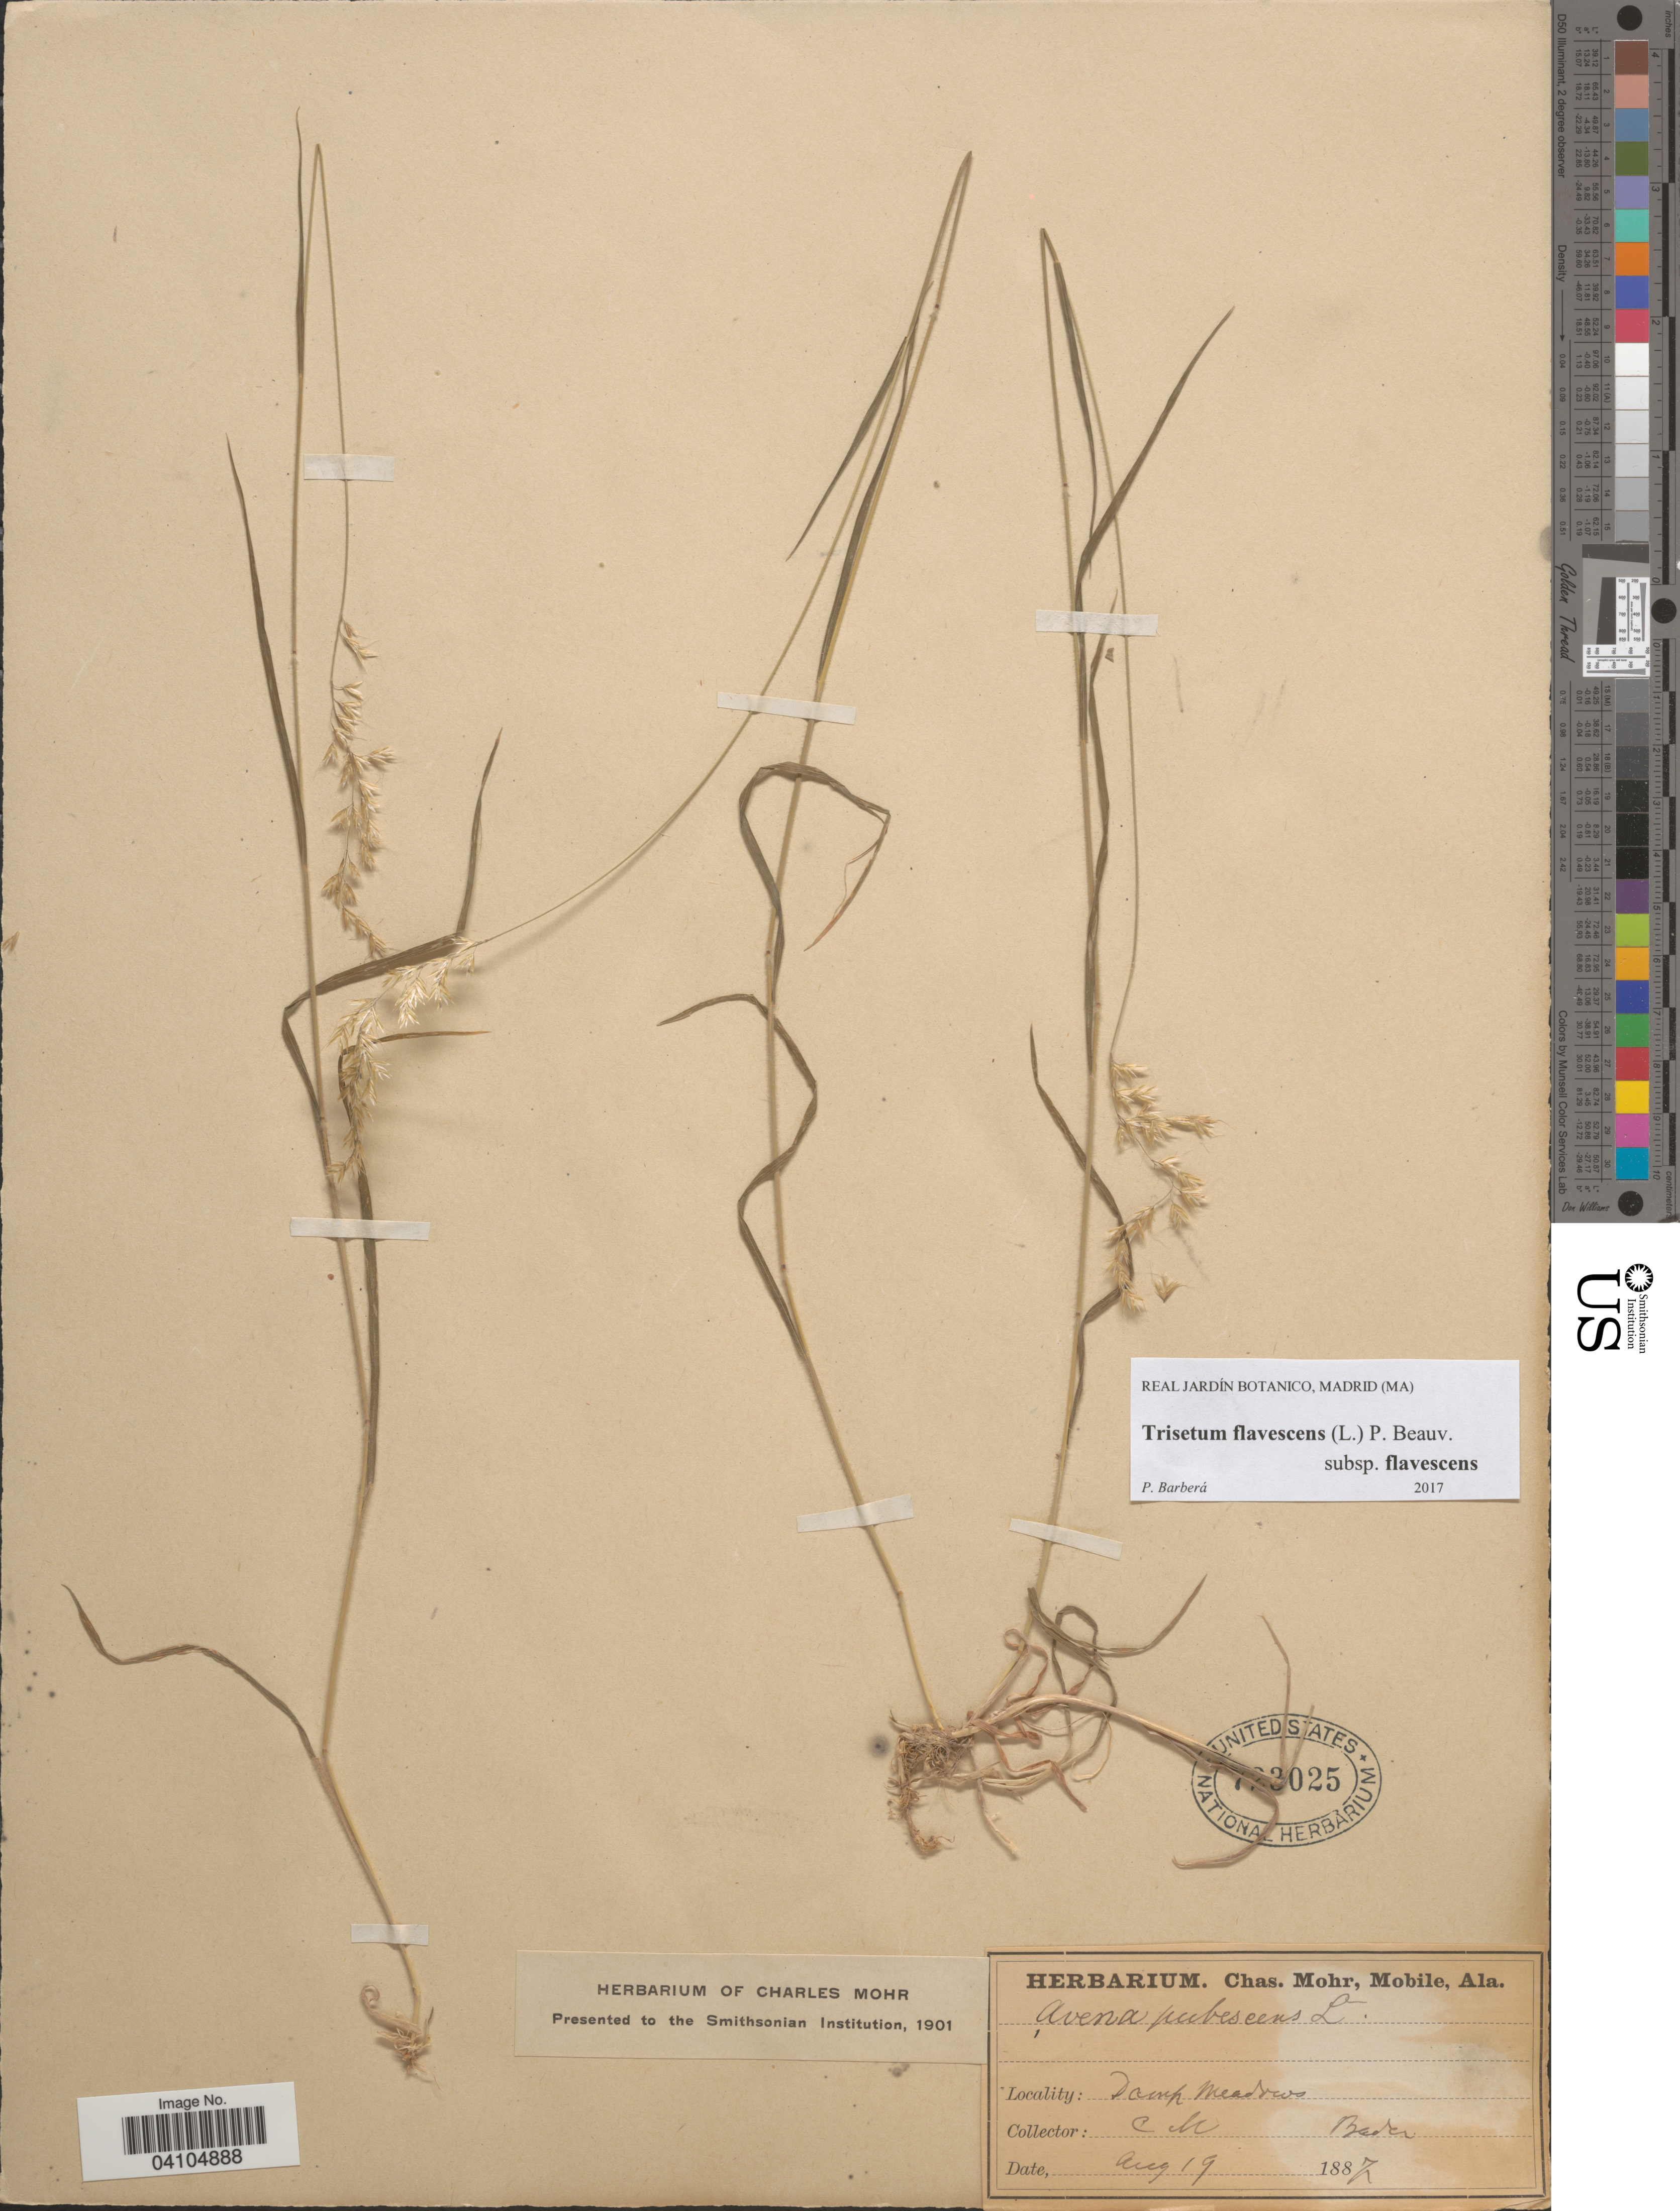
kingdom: Plantae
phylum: Tracheophyta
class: Liliopsida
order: Poales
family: Poaceae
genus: Trisetum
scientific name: Trisetum flavescens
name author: (L.) P. Beauv.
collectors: Mohr, C. T. (herbarium)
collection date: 1887-08-19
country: Germany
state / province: Baden-Württemberg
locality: Damp Meadows. Baden.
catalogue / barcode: US 723025